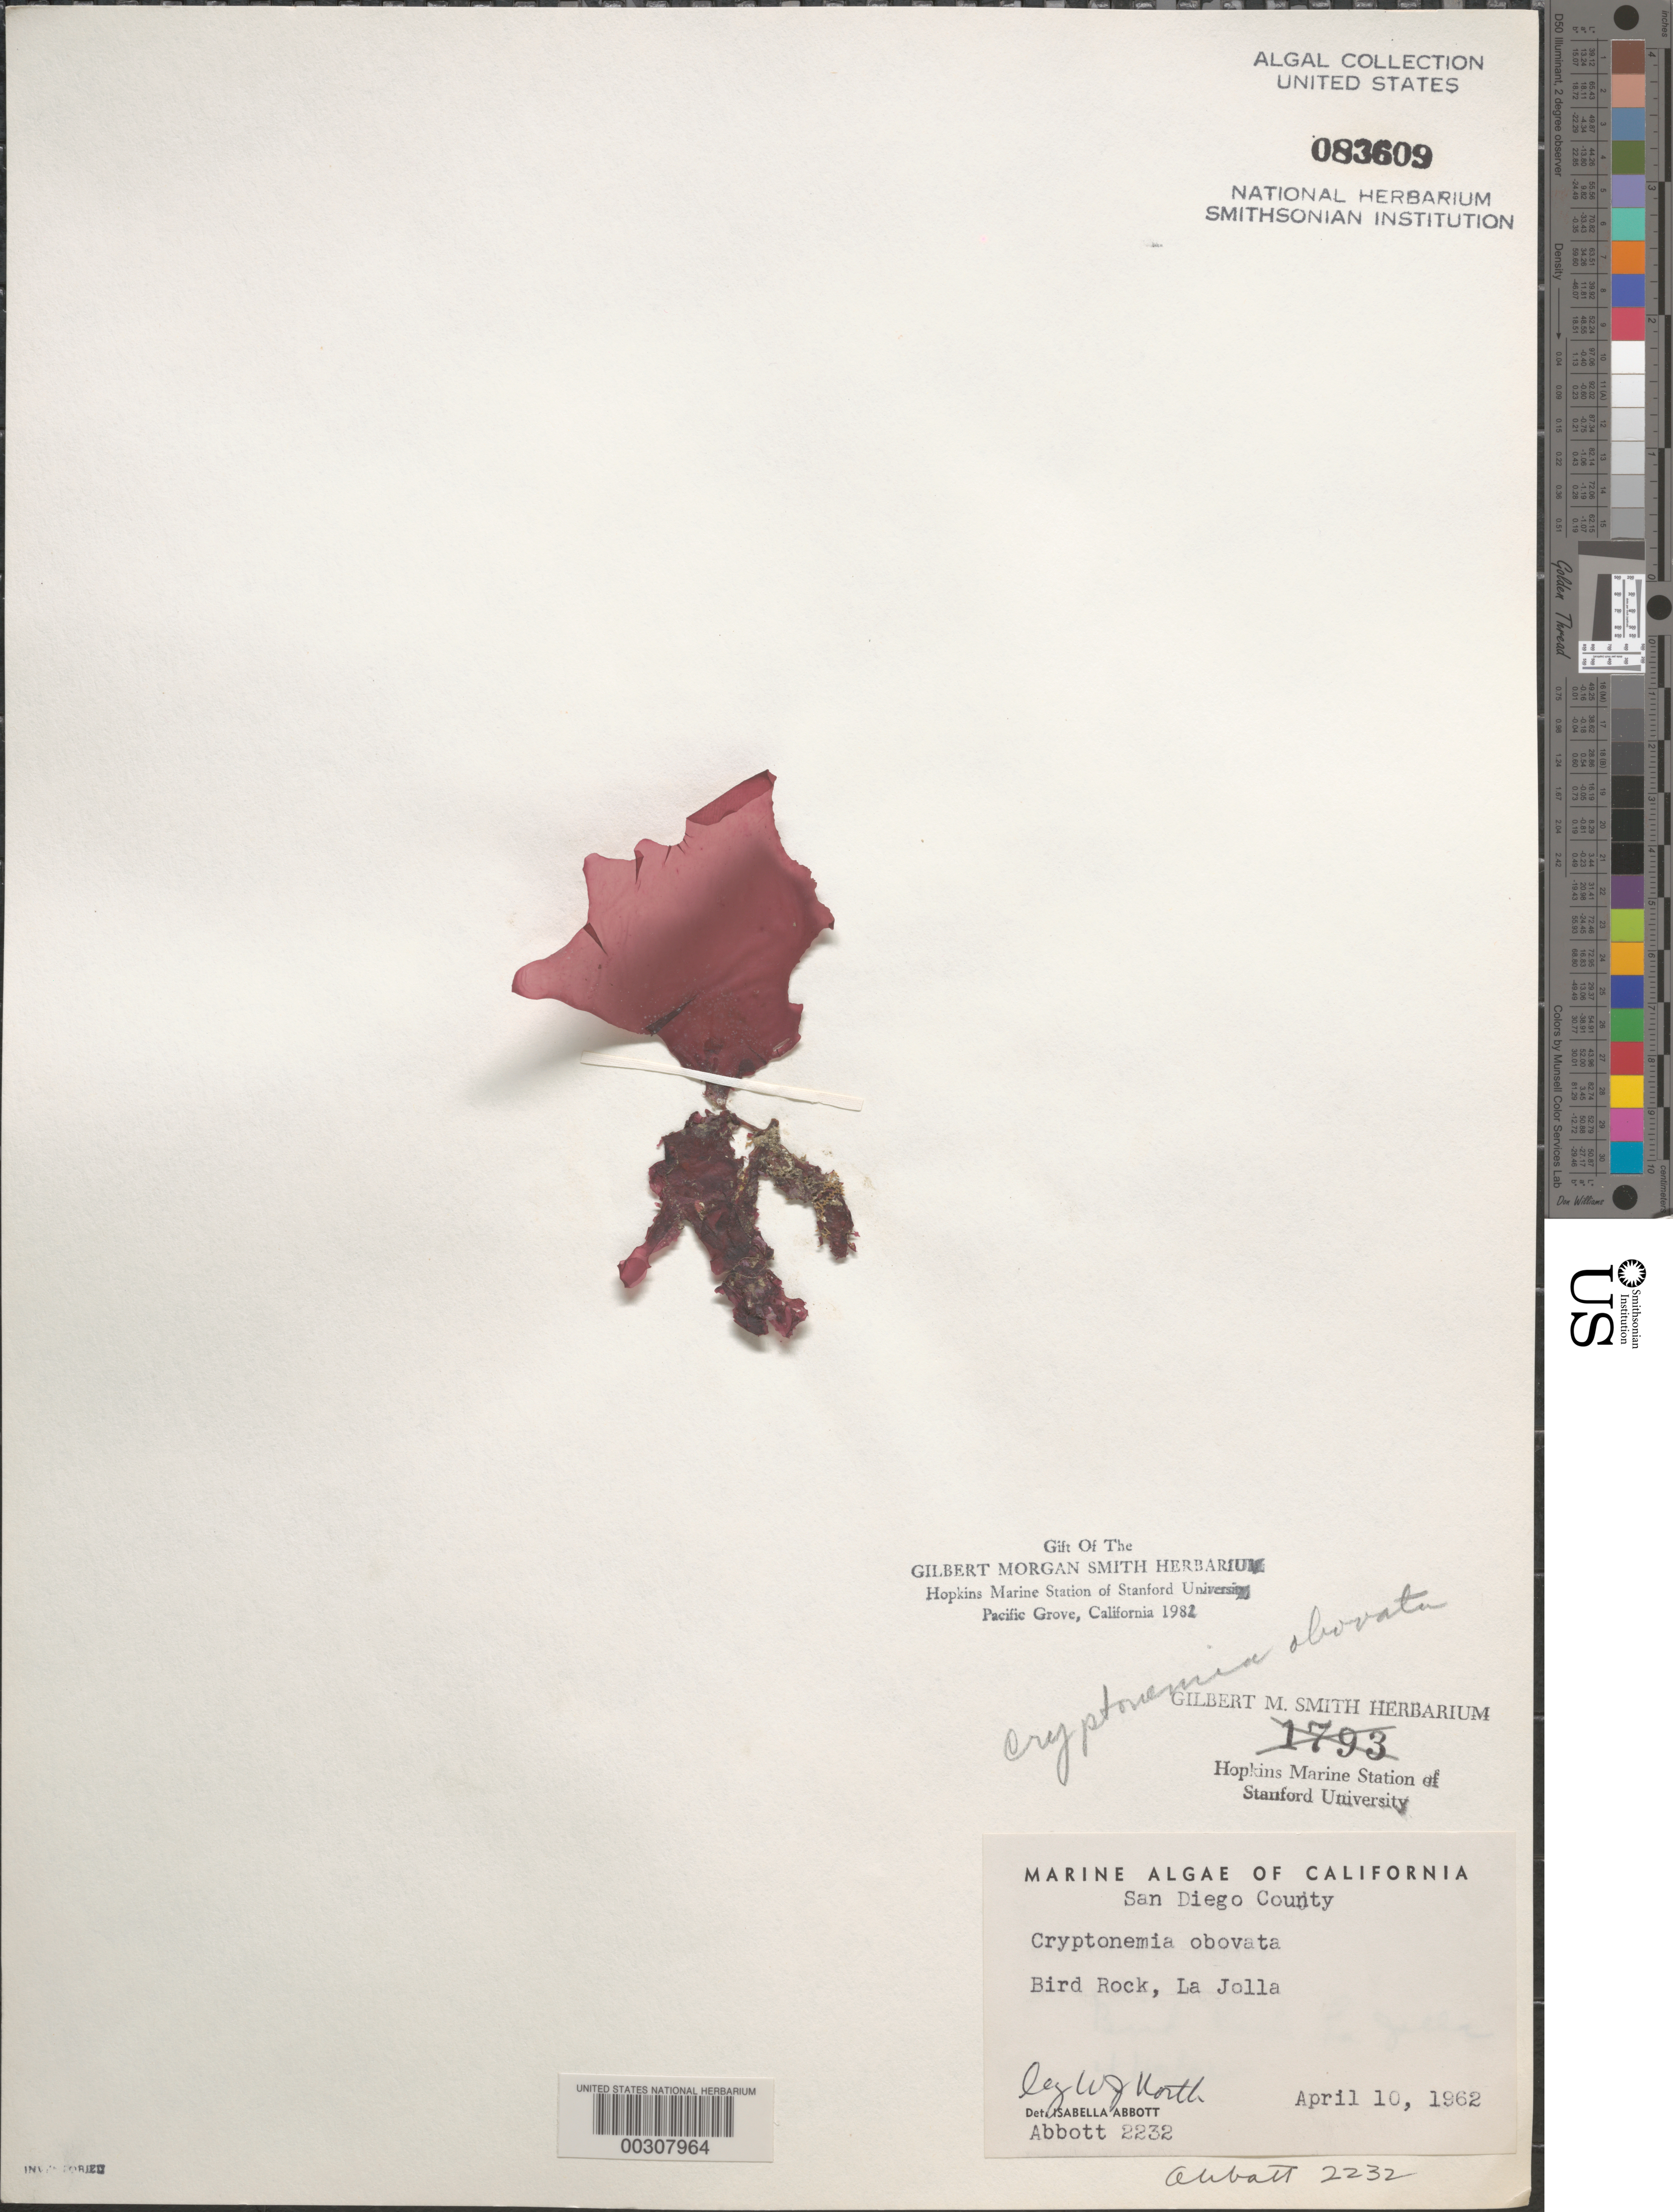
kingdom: Plantae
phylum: Rhodophyta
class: Florideophyceae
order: Halymeniales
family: Halymeniaceae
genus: Cryptonemia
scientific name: Cryptonemia obovata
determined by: Abbott, Isabella A.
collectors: W. North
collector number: IAA 2232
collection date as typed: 10 Apr 1962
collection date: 1962-04-10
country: United States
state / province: California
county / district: San Diego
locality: Bird Rock, La Jolla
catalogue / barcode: US 83609